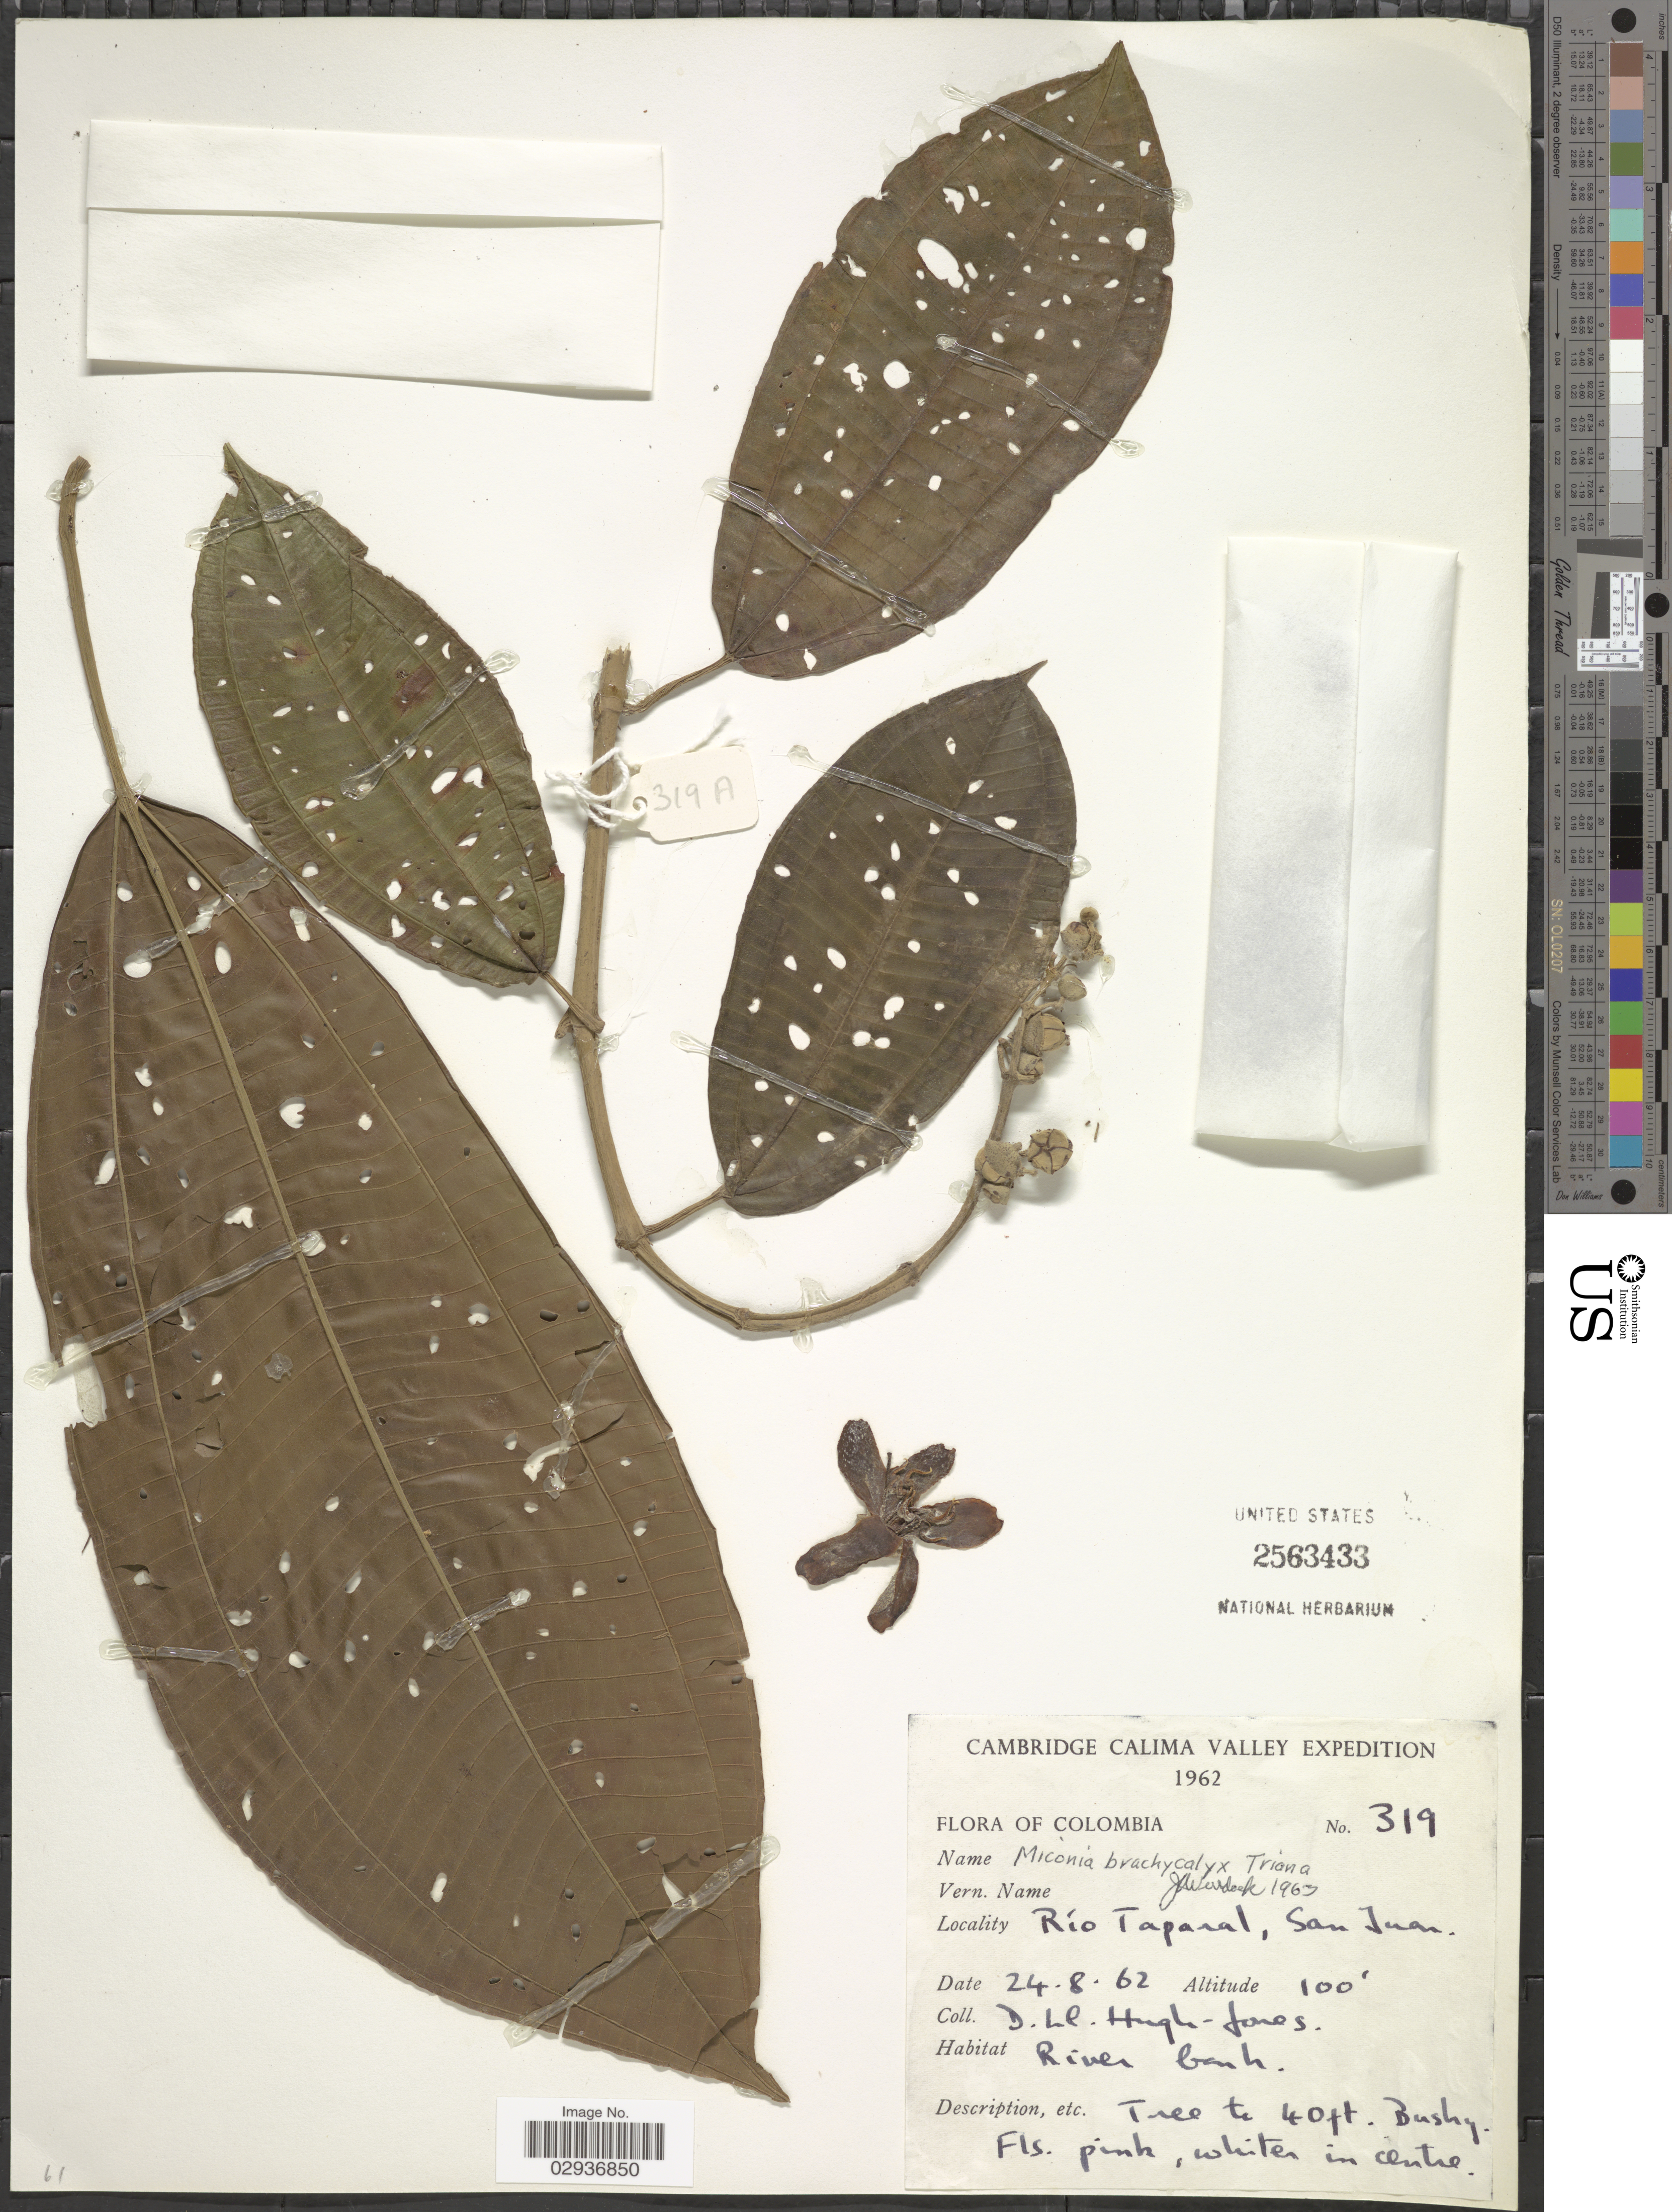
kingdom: Plantae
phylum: Tracheophyta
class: Magnoliopsida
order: Myrtales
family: Melastomataceae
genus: Miconia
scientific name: Miconia brachycalyx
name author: Triana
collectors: D. Hugh-Jones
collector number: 319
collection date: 1962-08-24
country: Colombia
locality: Cambridge Calima Valley. Río Taparal, San Juan.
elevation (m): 30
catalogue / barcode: US 2563433